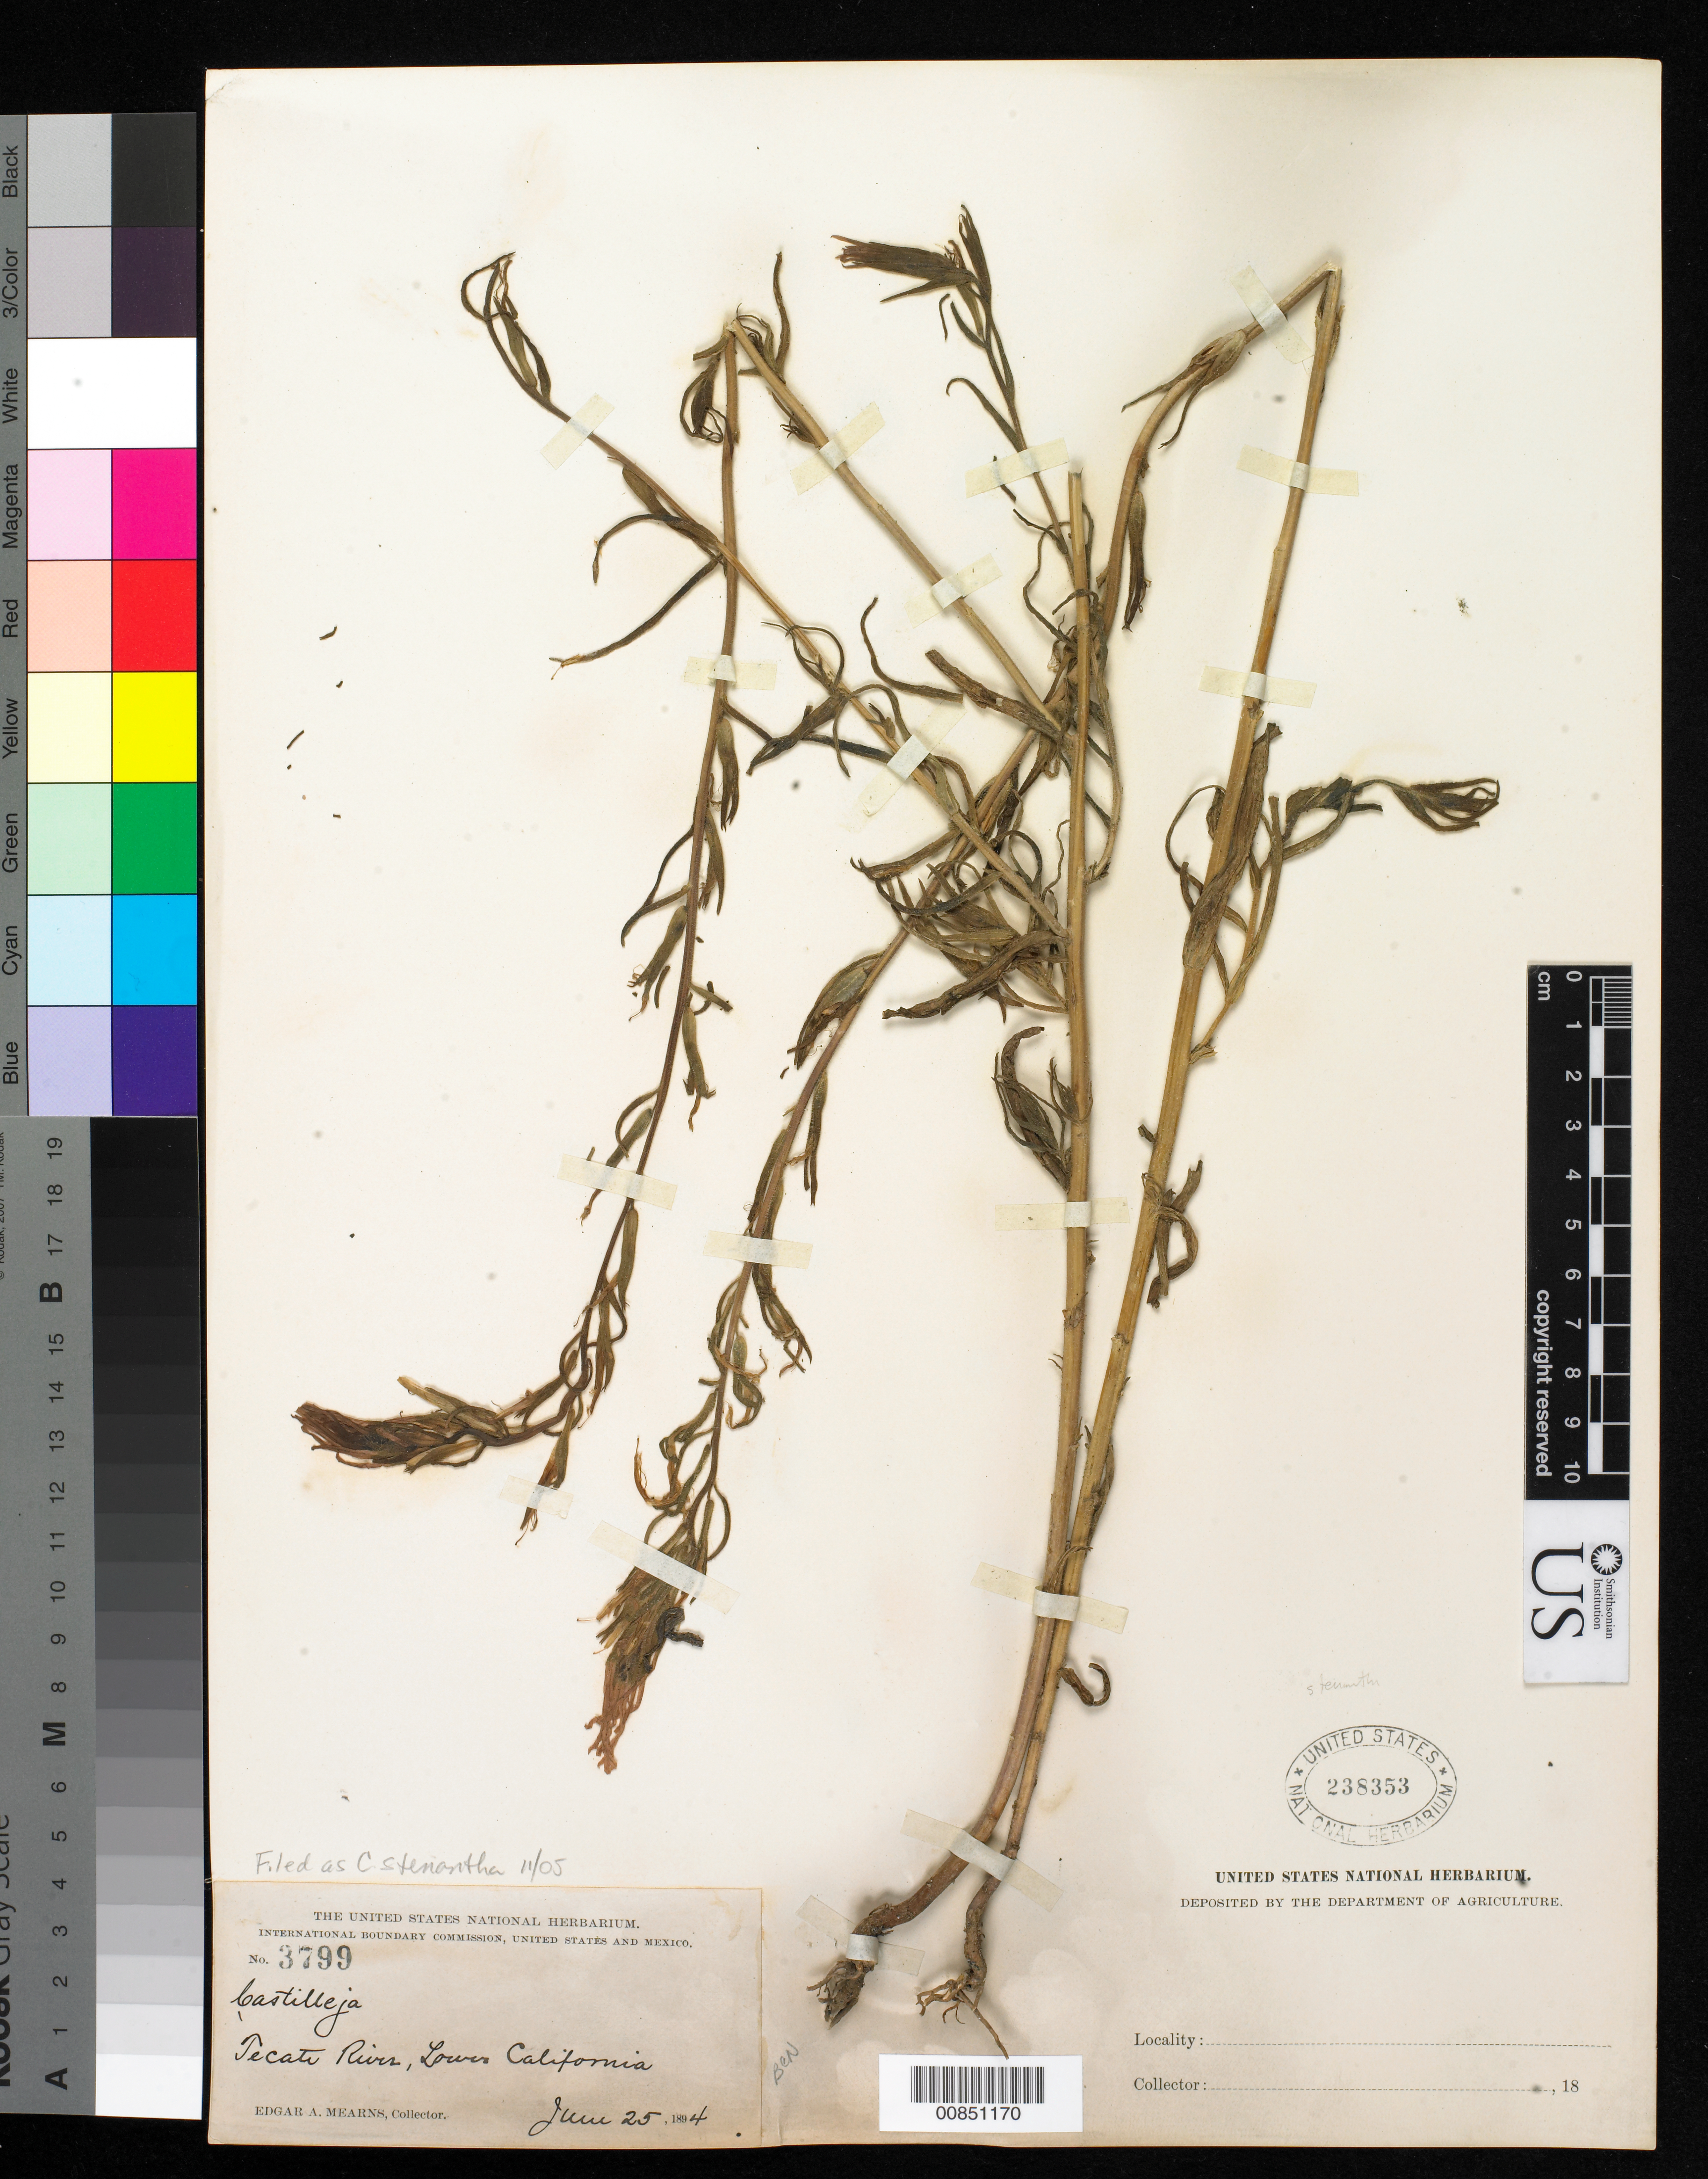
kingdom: Plantae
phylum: Tracheophyta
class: Magnoliopsida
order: Lamiales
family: Orobanchaceae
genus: Castilleja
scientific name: Castilleja stenantha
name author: A. Gray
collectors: E. A. Mearns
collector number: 3799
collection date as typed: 25 Jun 1894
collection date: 1894-06-25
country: Mexico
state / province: Baja California Norte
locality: Tecate River, Baja California.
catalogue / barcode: US 238353